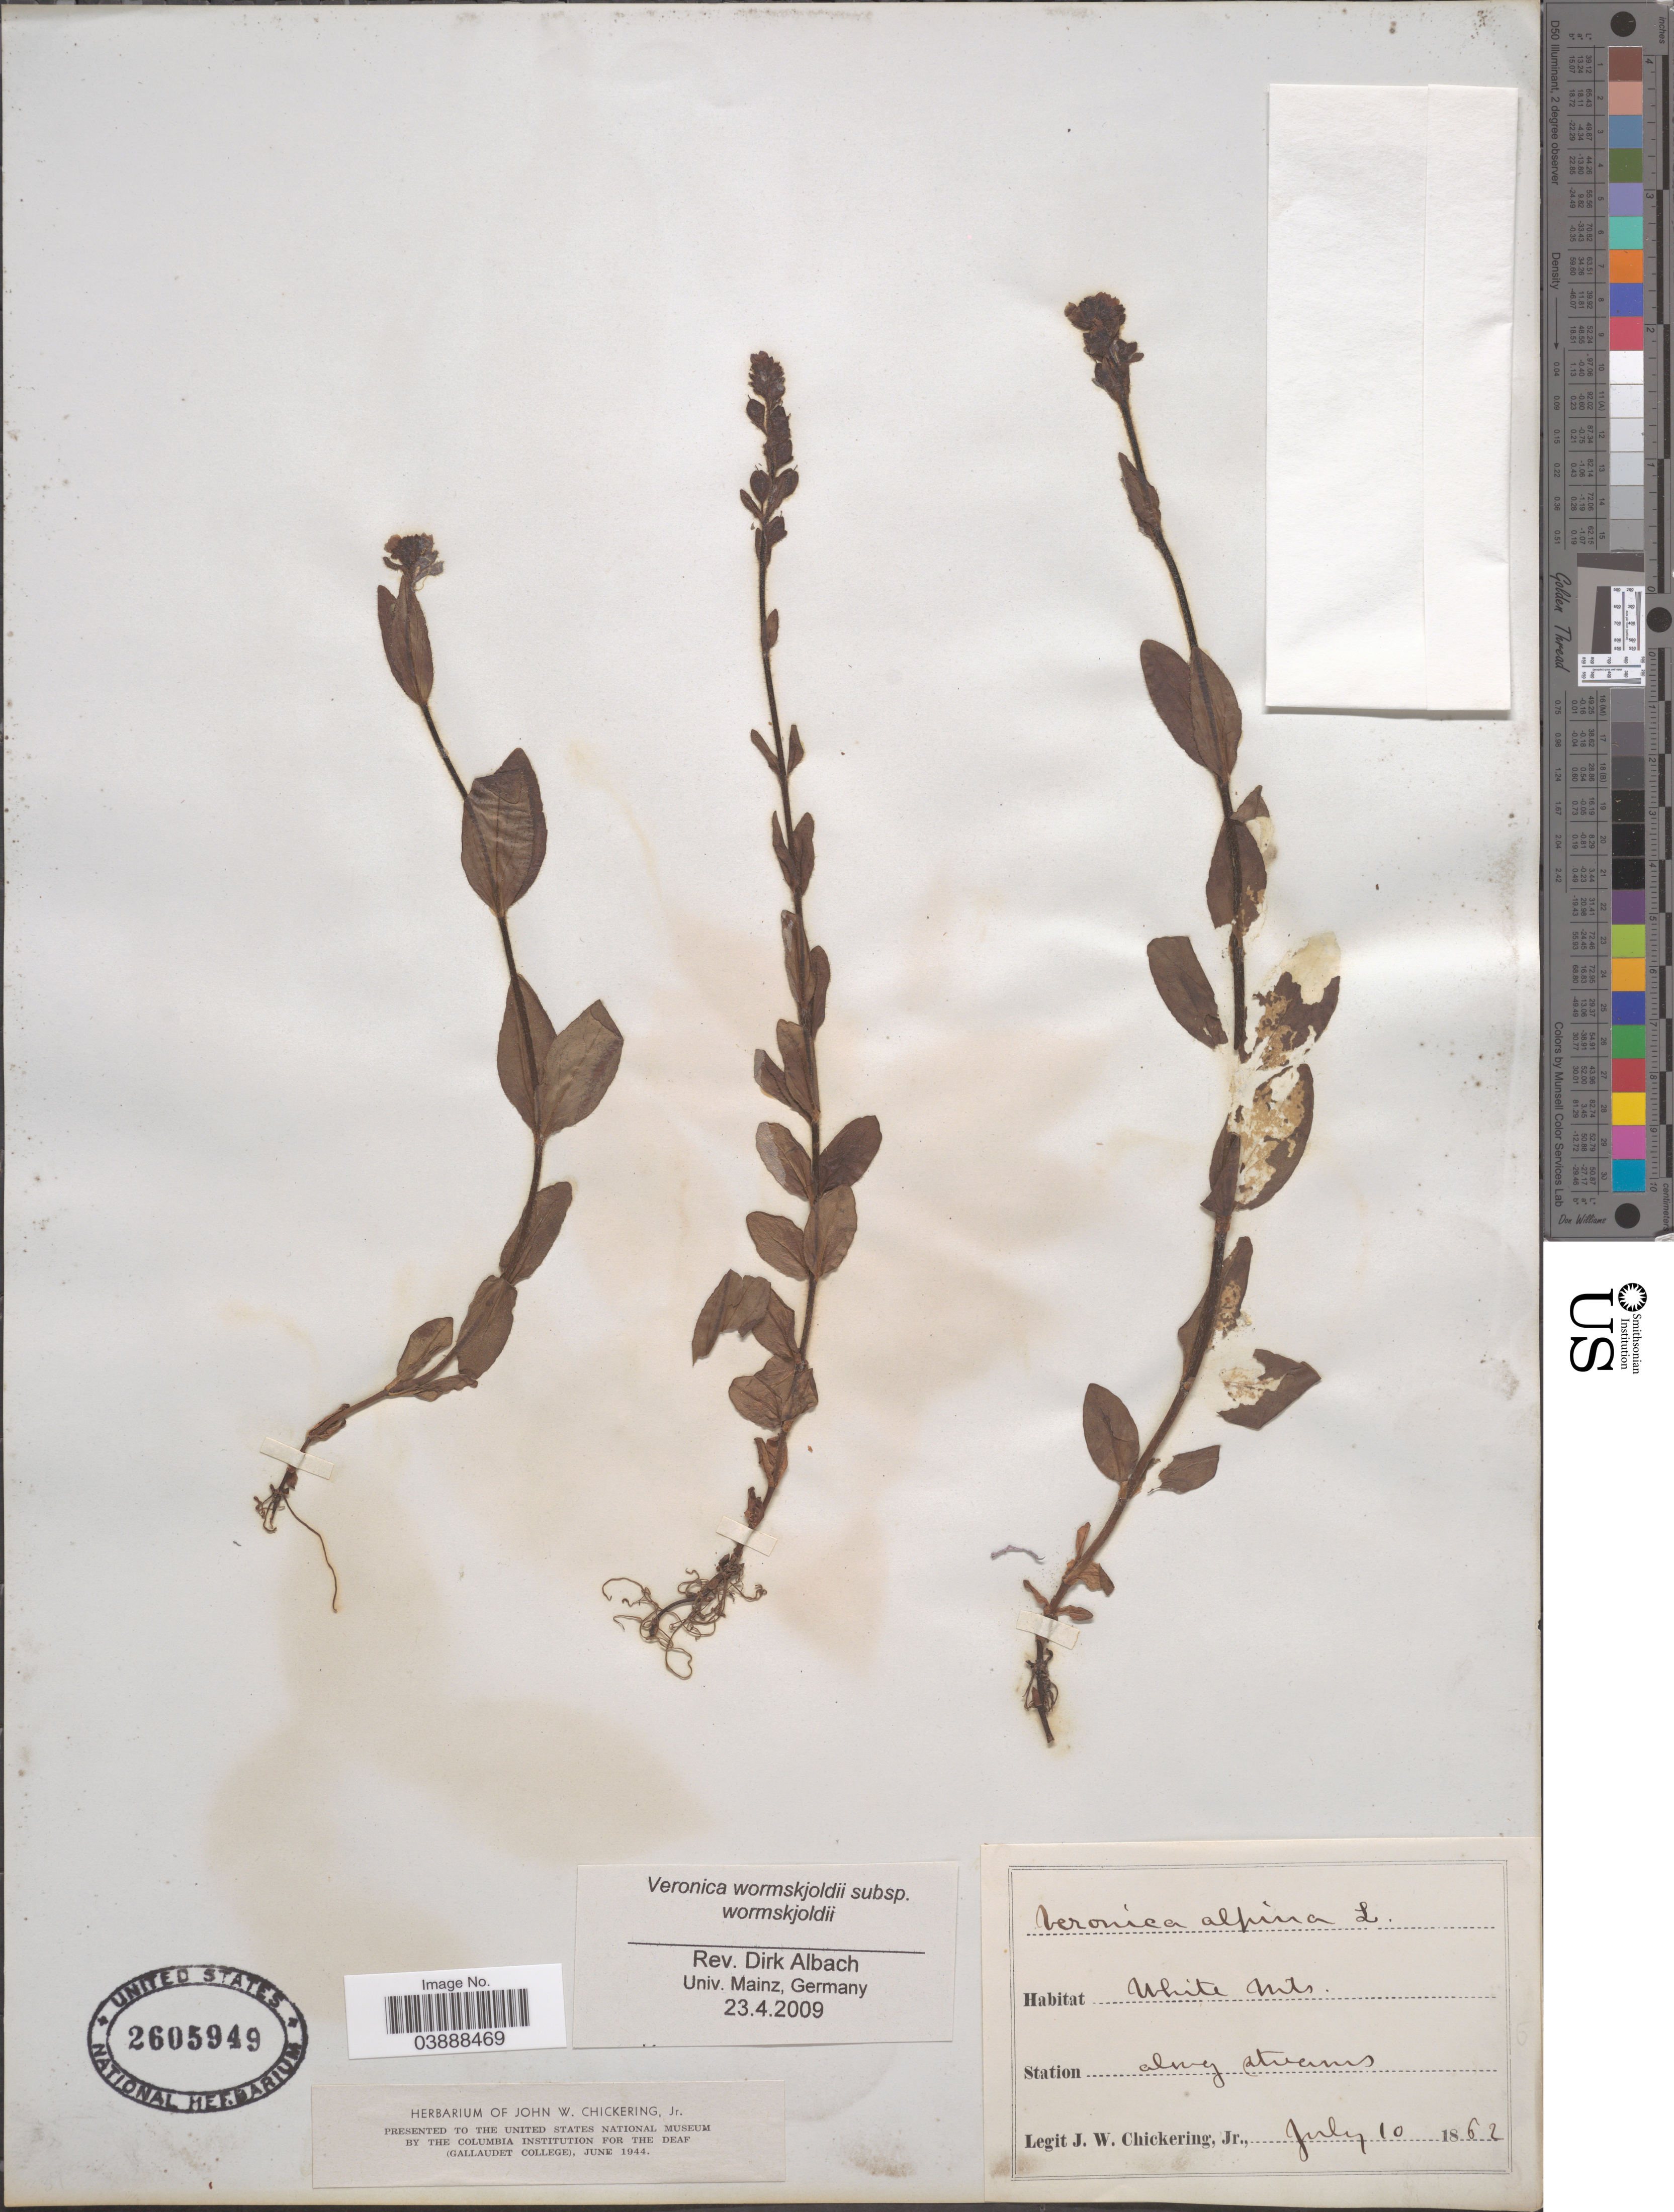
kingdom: Plantae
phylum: Tracheophyta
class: Magnoliopsida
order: Lamiales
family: Plantaginaceae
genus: Veronica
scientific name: Veronica wormskjoldii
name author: Roem. & Schult.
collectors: J. W. Chickering Jr.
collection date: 1862-07-10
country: United States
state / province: New Hampshire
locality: White Mts.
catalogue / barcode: US 2605949